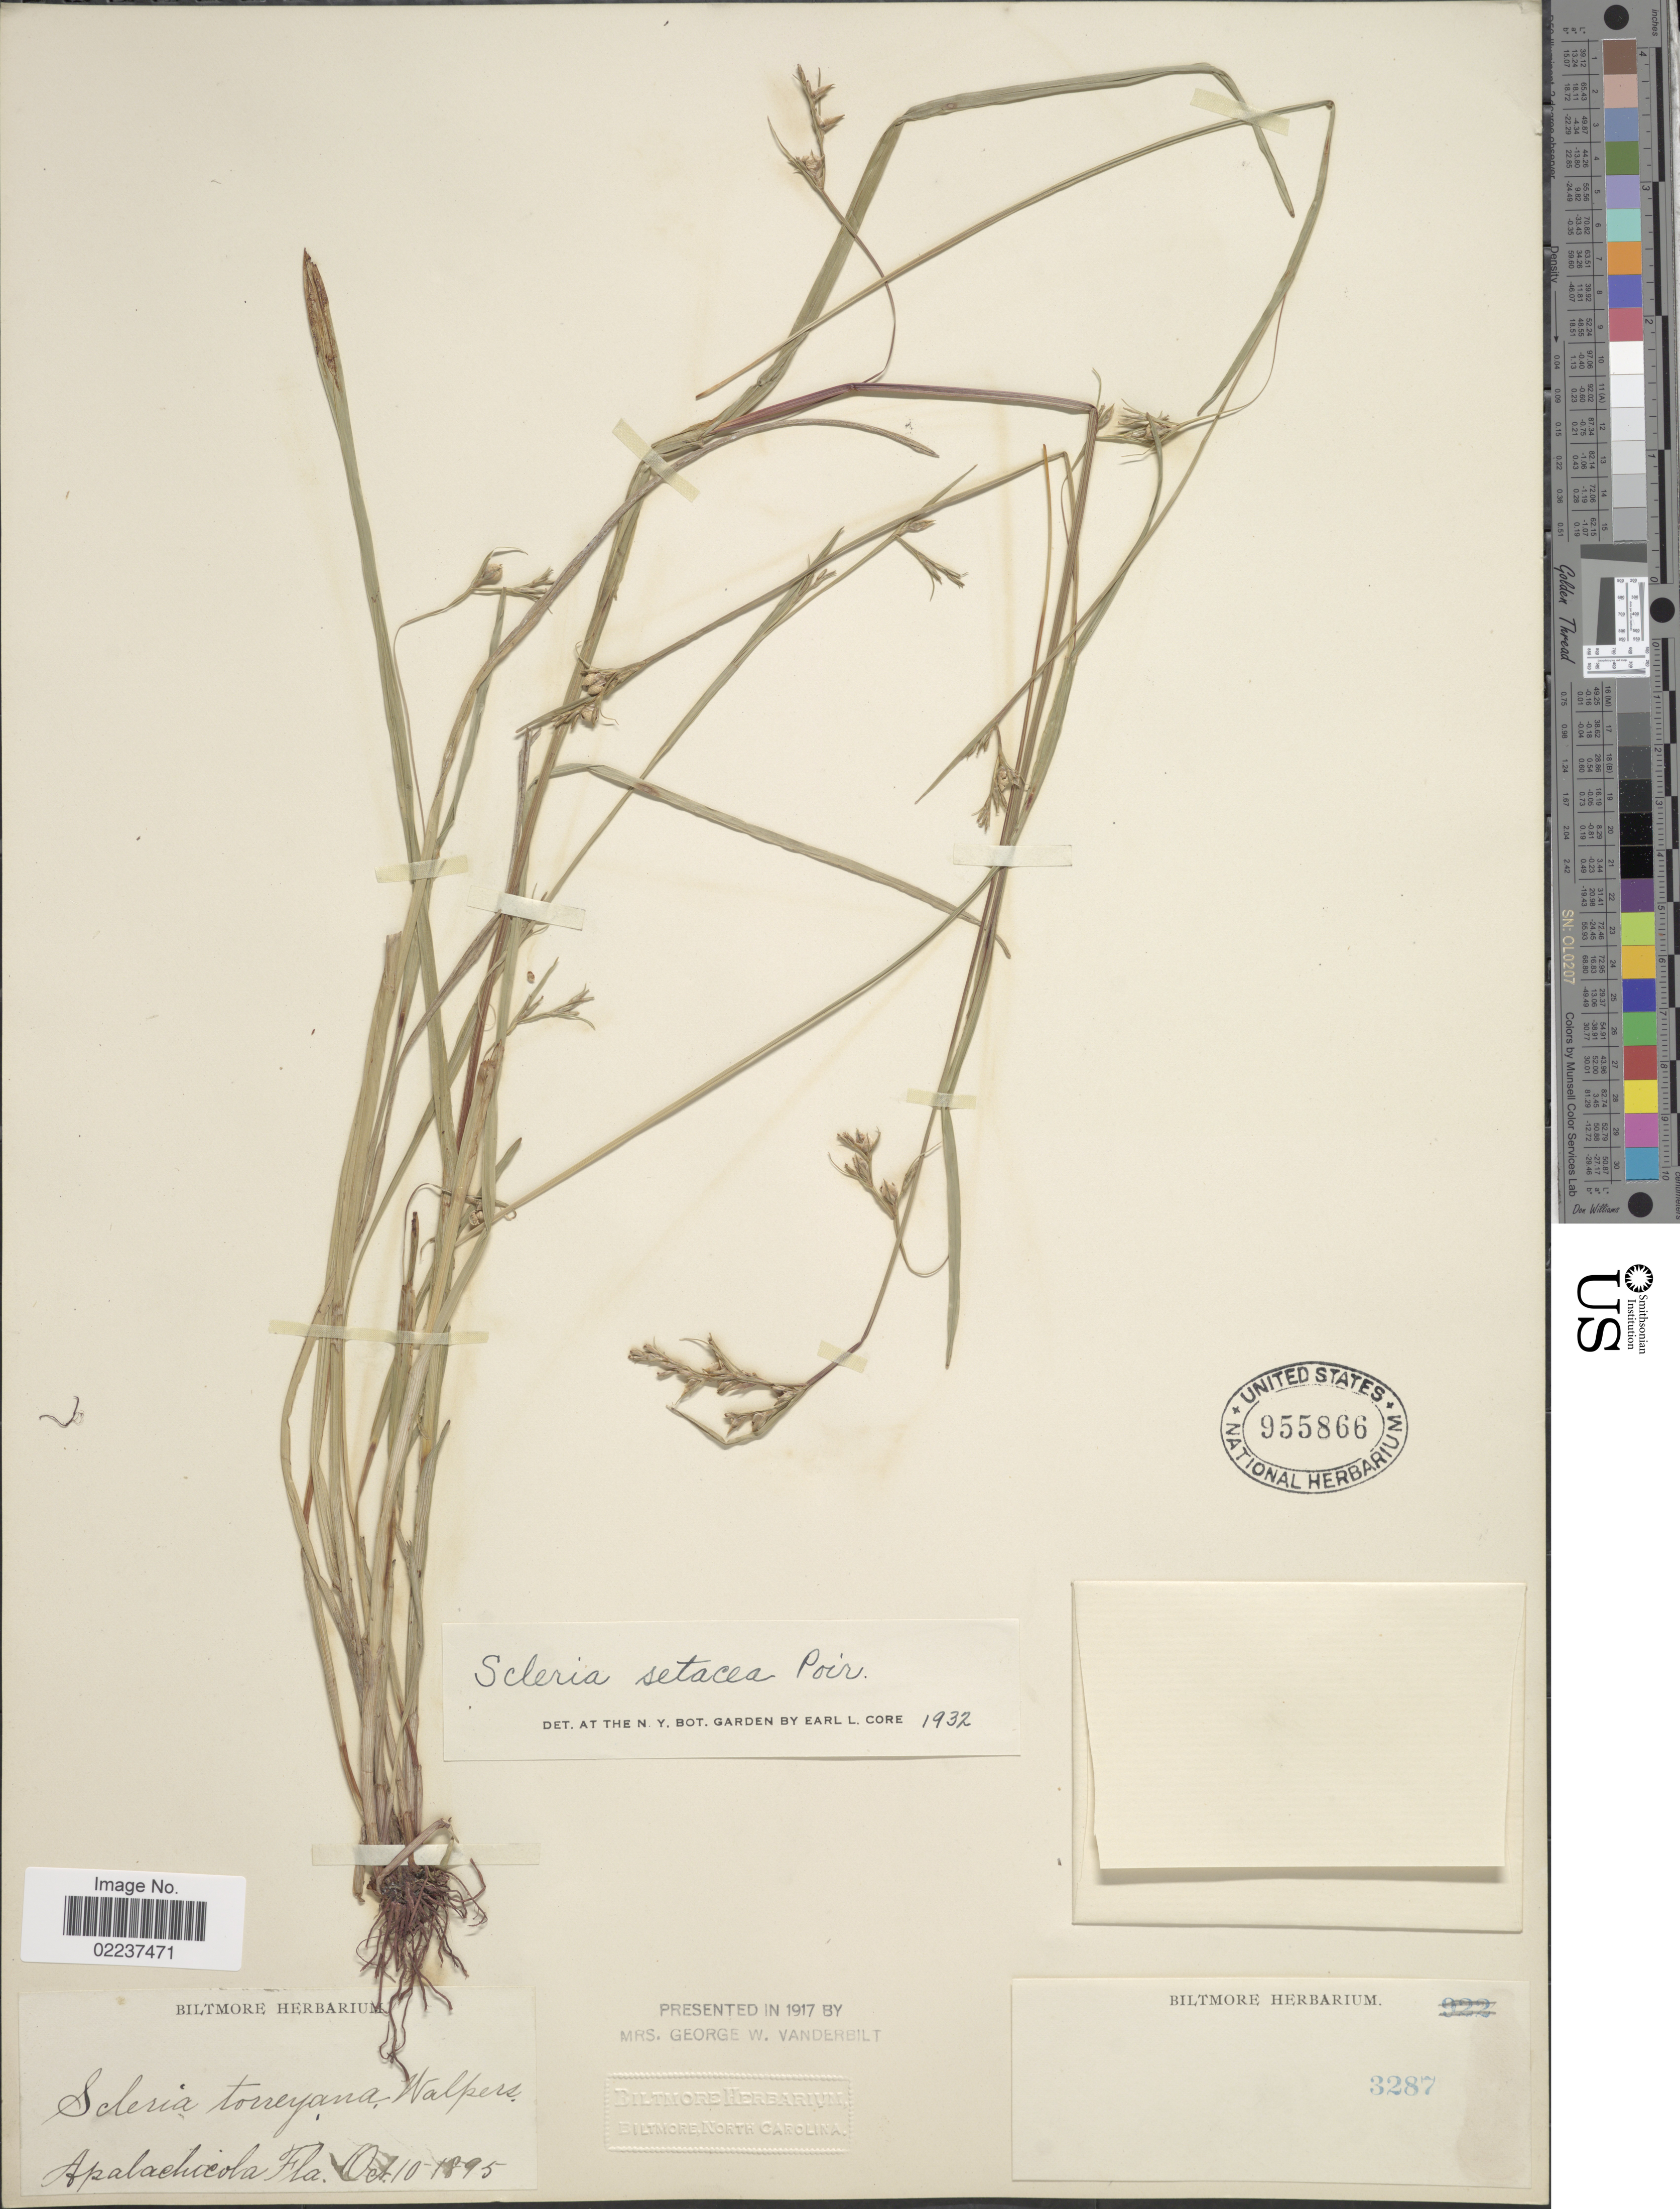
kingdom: Plantae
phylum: Tracheophyta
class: Liliopsida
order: Poales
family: Cyperaceae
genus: Scleria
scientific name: Scleria muehlenbergii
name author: Steud.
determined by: Strong, Mark T., (BOT), Smithsonian Institution - National Museum of Natural History (UNITED STATES)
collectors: ex herb. Biltmore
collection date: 1895-10-10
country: United States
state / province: Florida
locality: Apalachicola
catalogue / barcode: US 955866